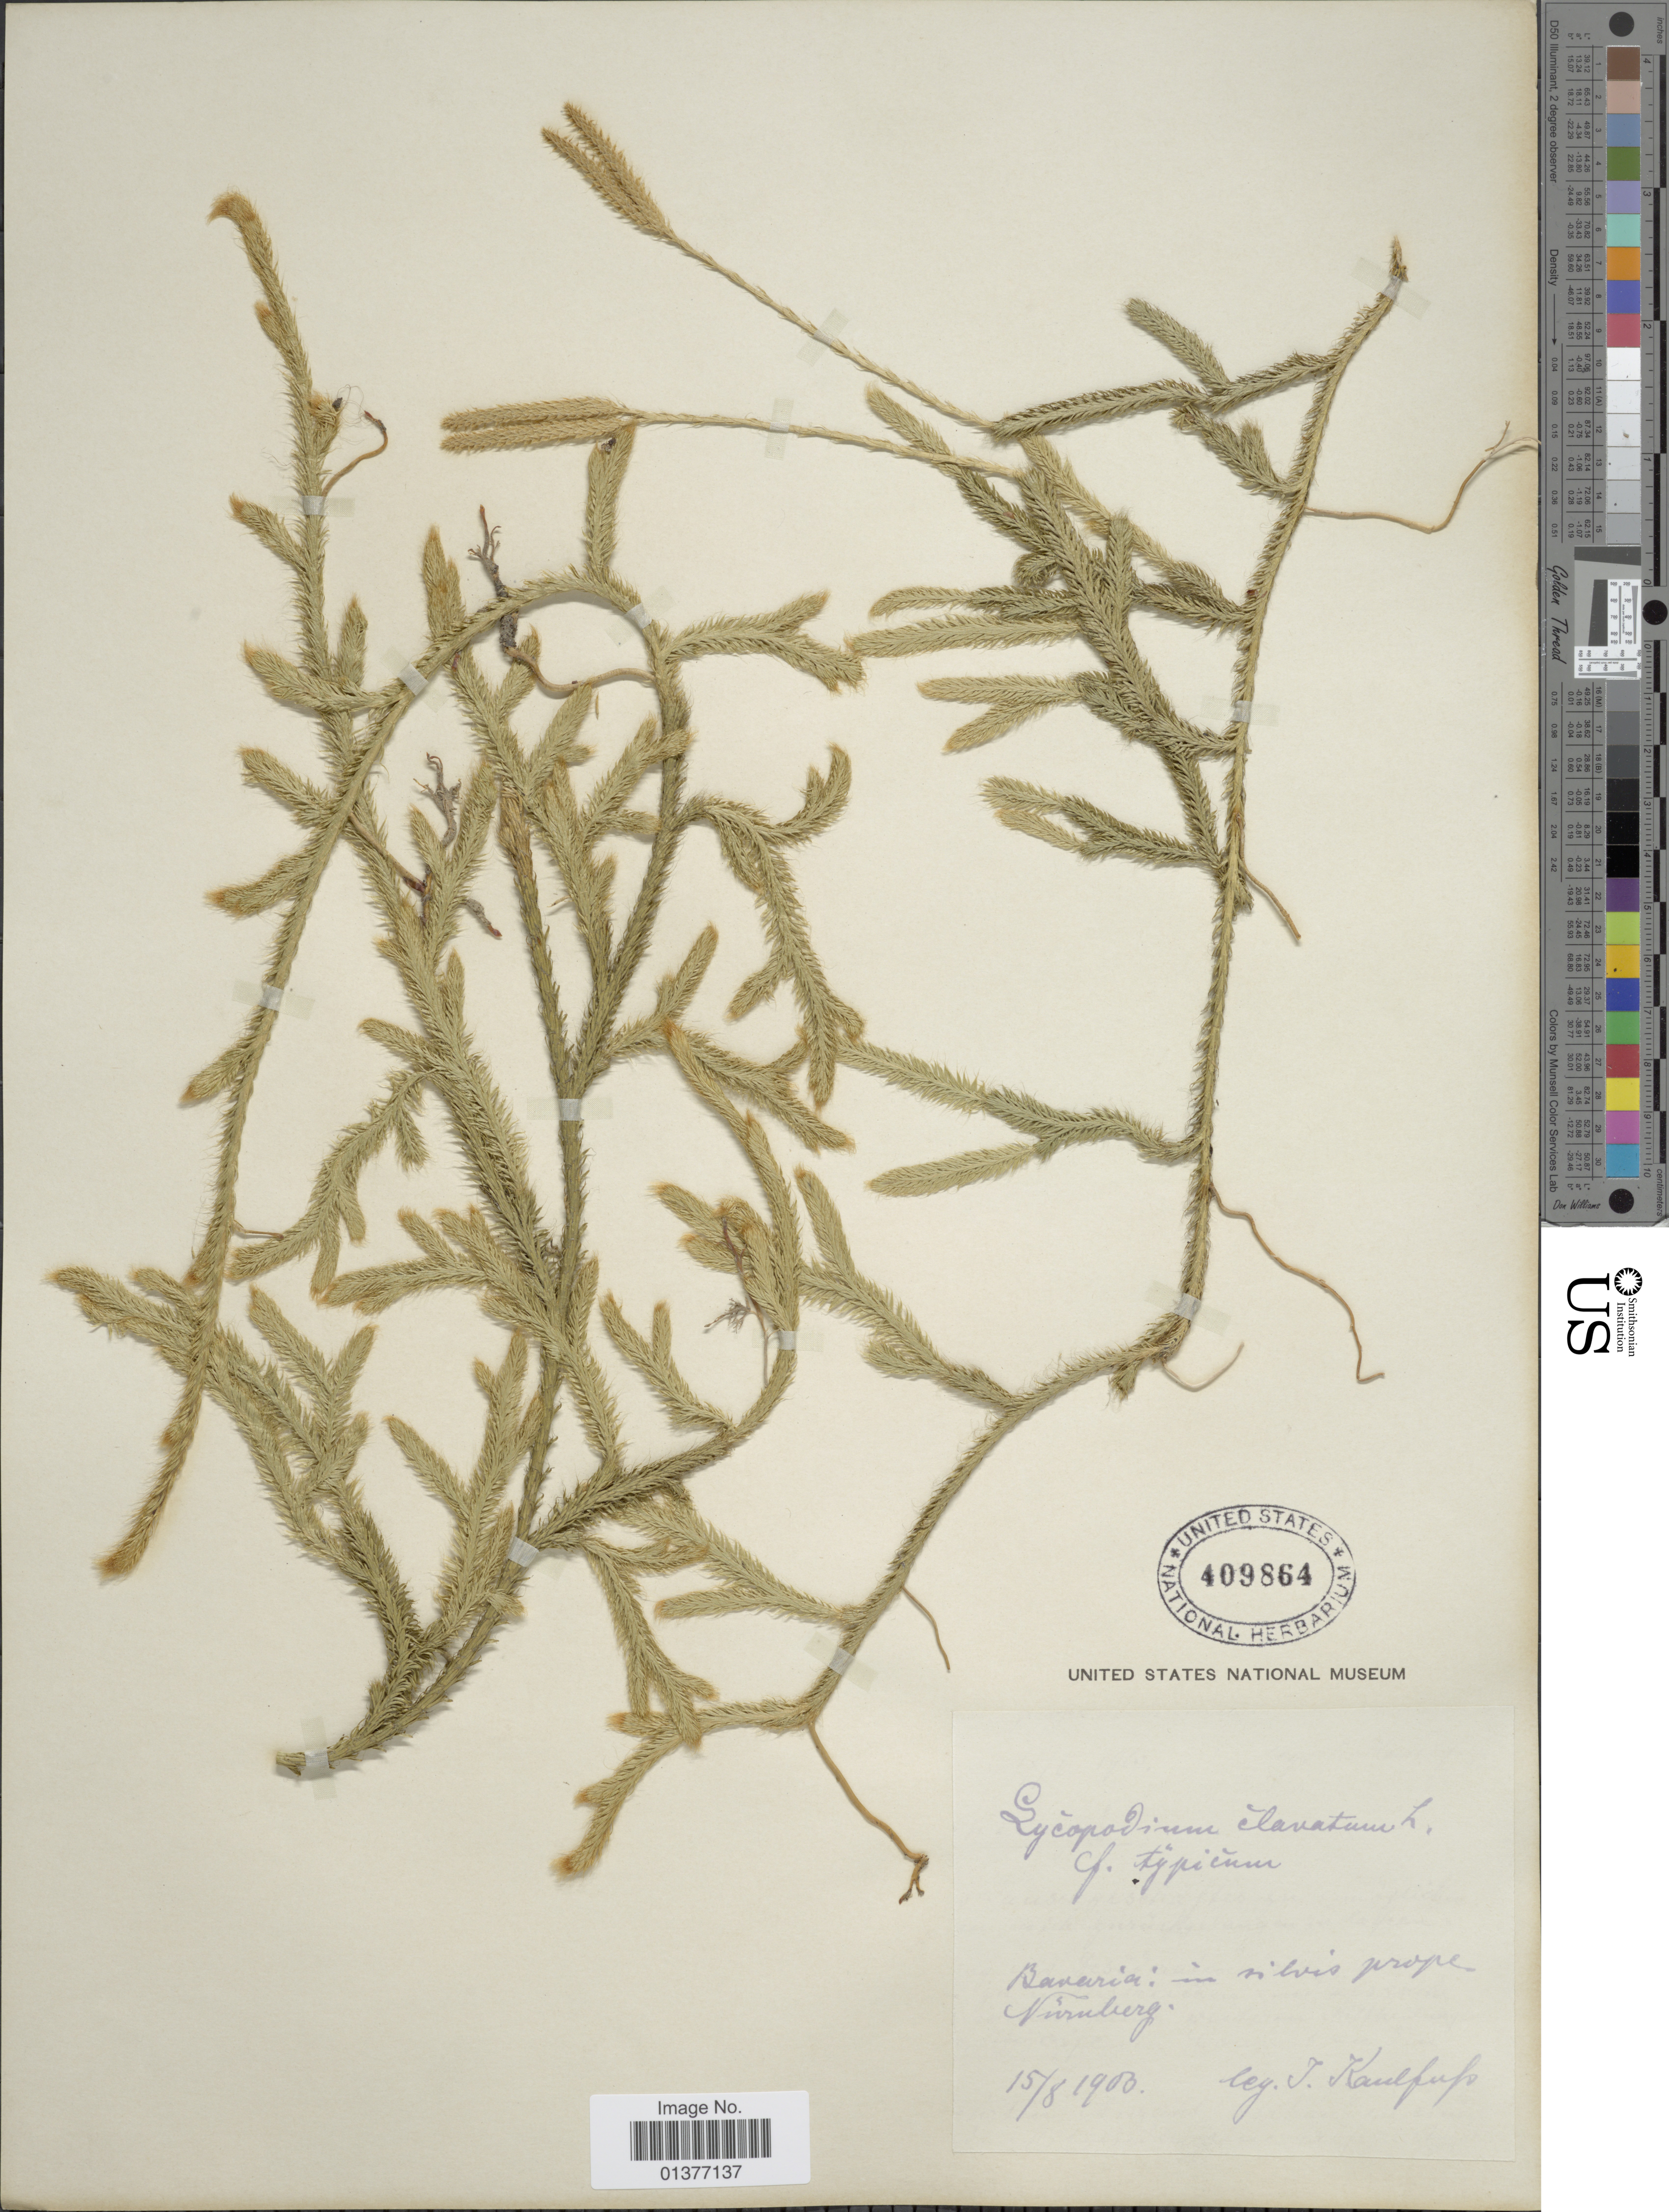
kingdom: Plantae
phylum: Tracheophyta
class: Lycopodiopsida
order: Lycopodiales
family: Lycopodiaceae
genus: Lycopodium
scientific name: Lycopodium clavatum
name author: L.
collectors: J. S. Kaulfuss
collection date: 1903-08-15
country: Germany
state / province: Bayern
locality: Bavaria in silvis prope Nuruberg [interpreted]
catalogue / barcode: US 409864